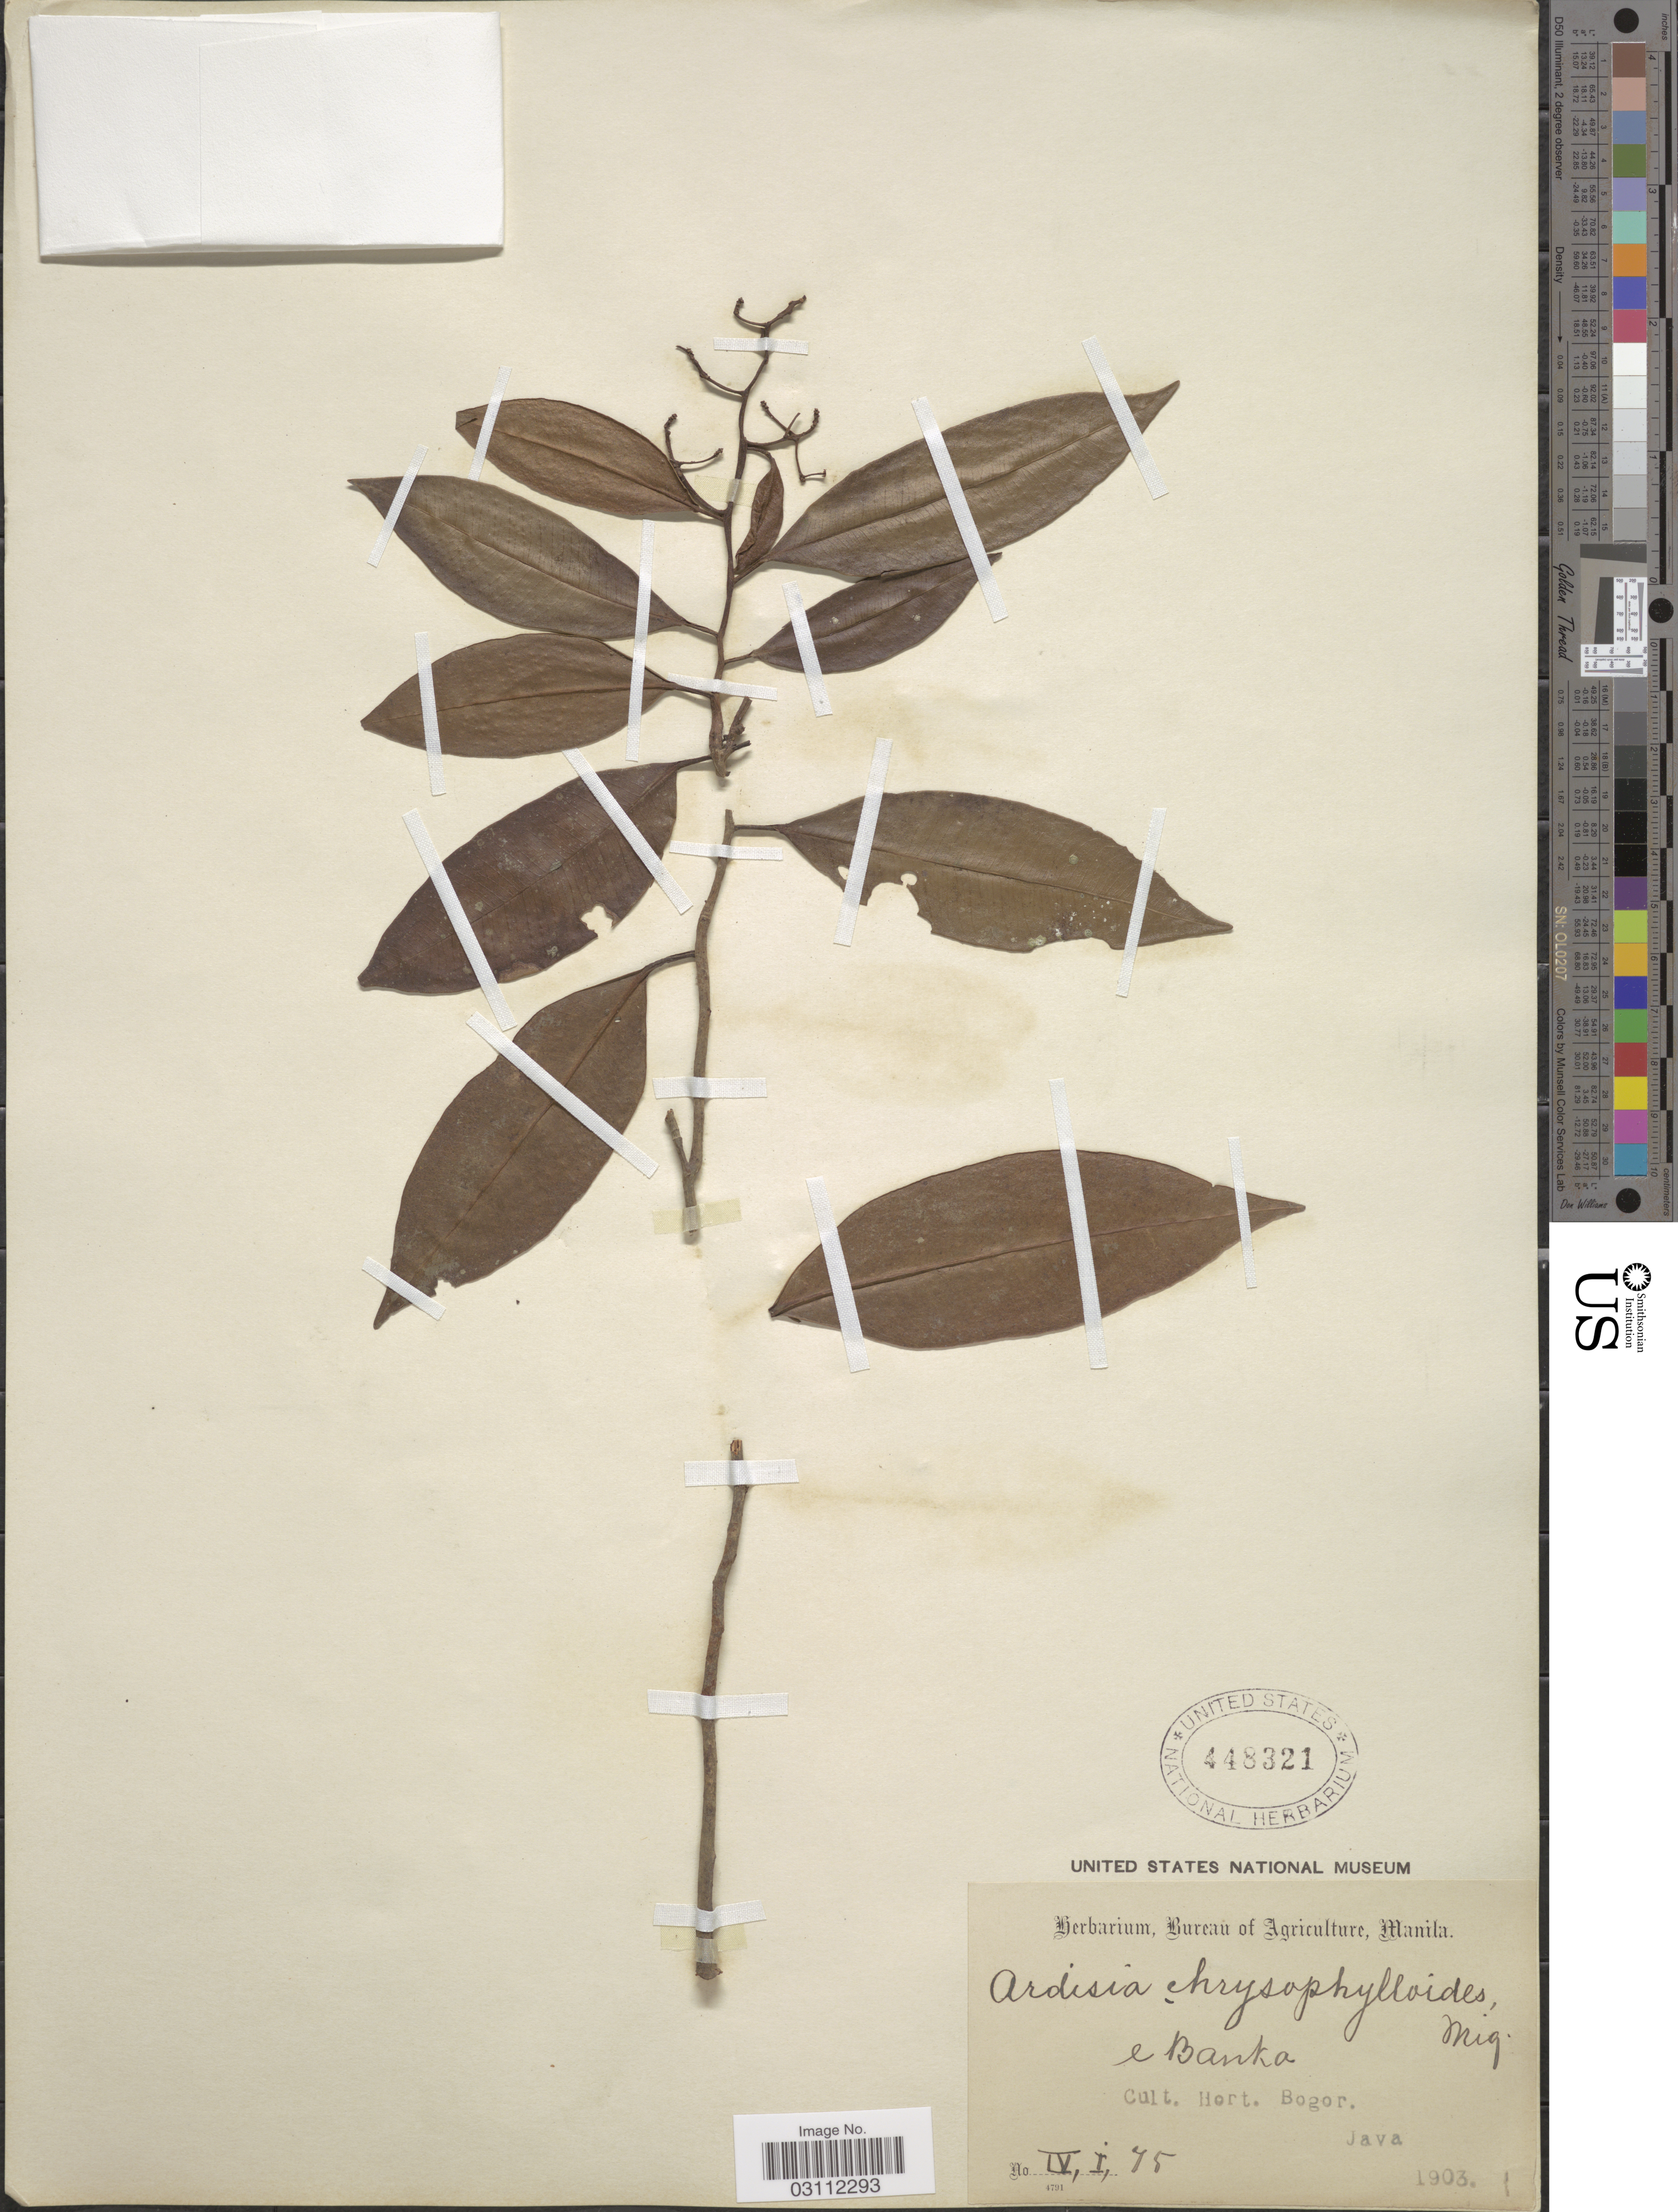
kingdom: Plantae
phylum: Tracheophyta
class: Magnoliopsida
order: Ericales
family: Primulaceae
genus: Ardisia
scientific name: Ardisia chrysophylloides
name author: Miq.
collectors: ex Herb. Bur. Agric. Manila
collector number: IV,I,75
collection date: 1903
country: Indonesia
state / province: Java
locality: Cult. Hort. Bogor. Java.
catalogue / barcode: US 448321